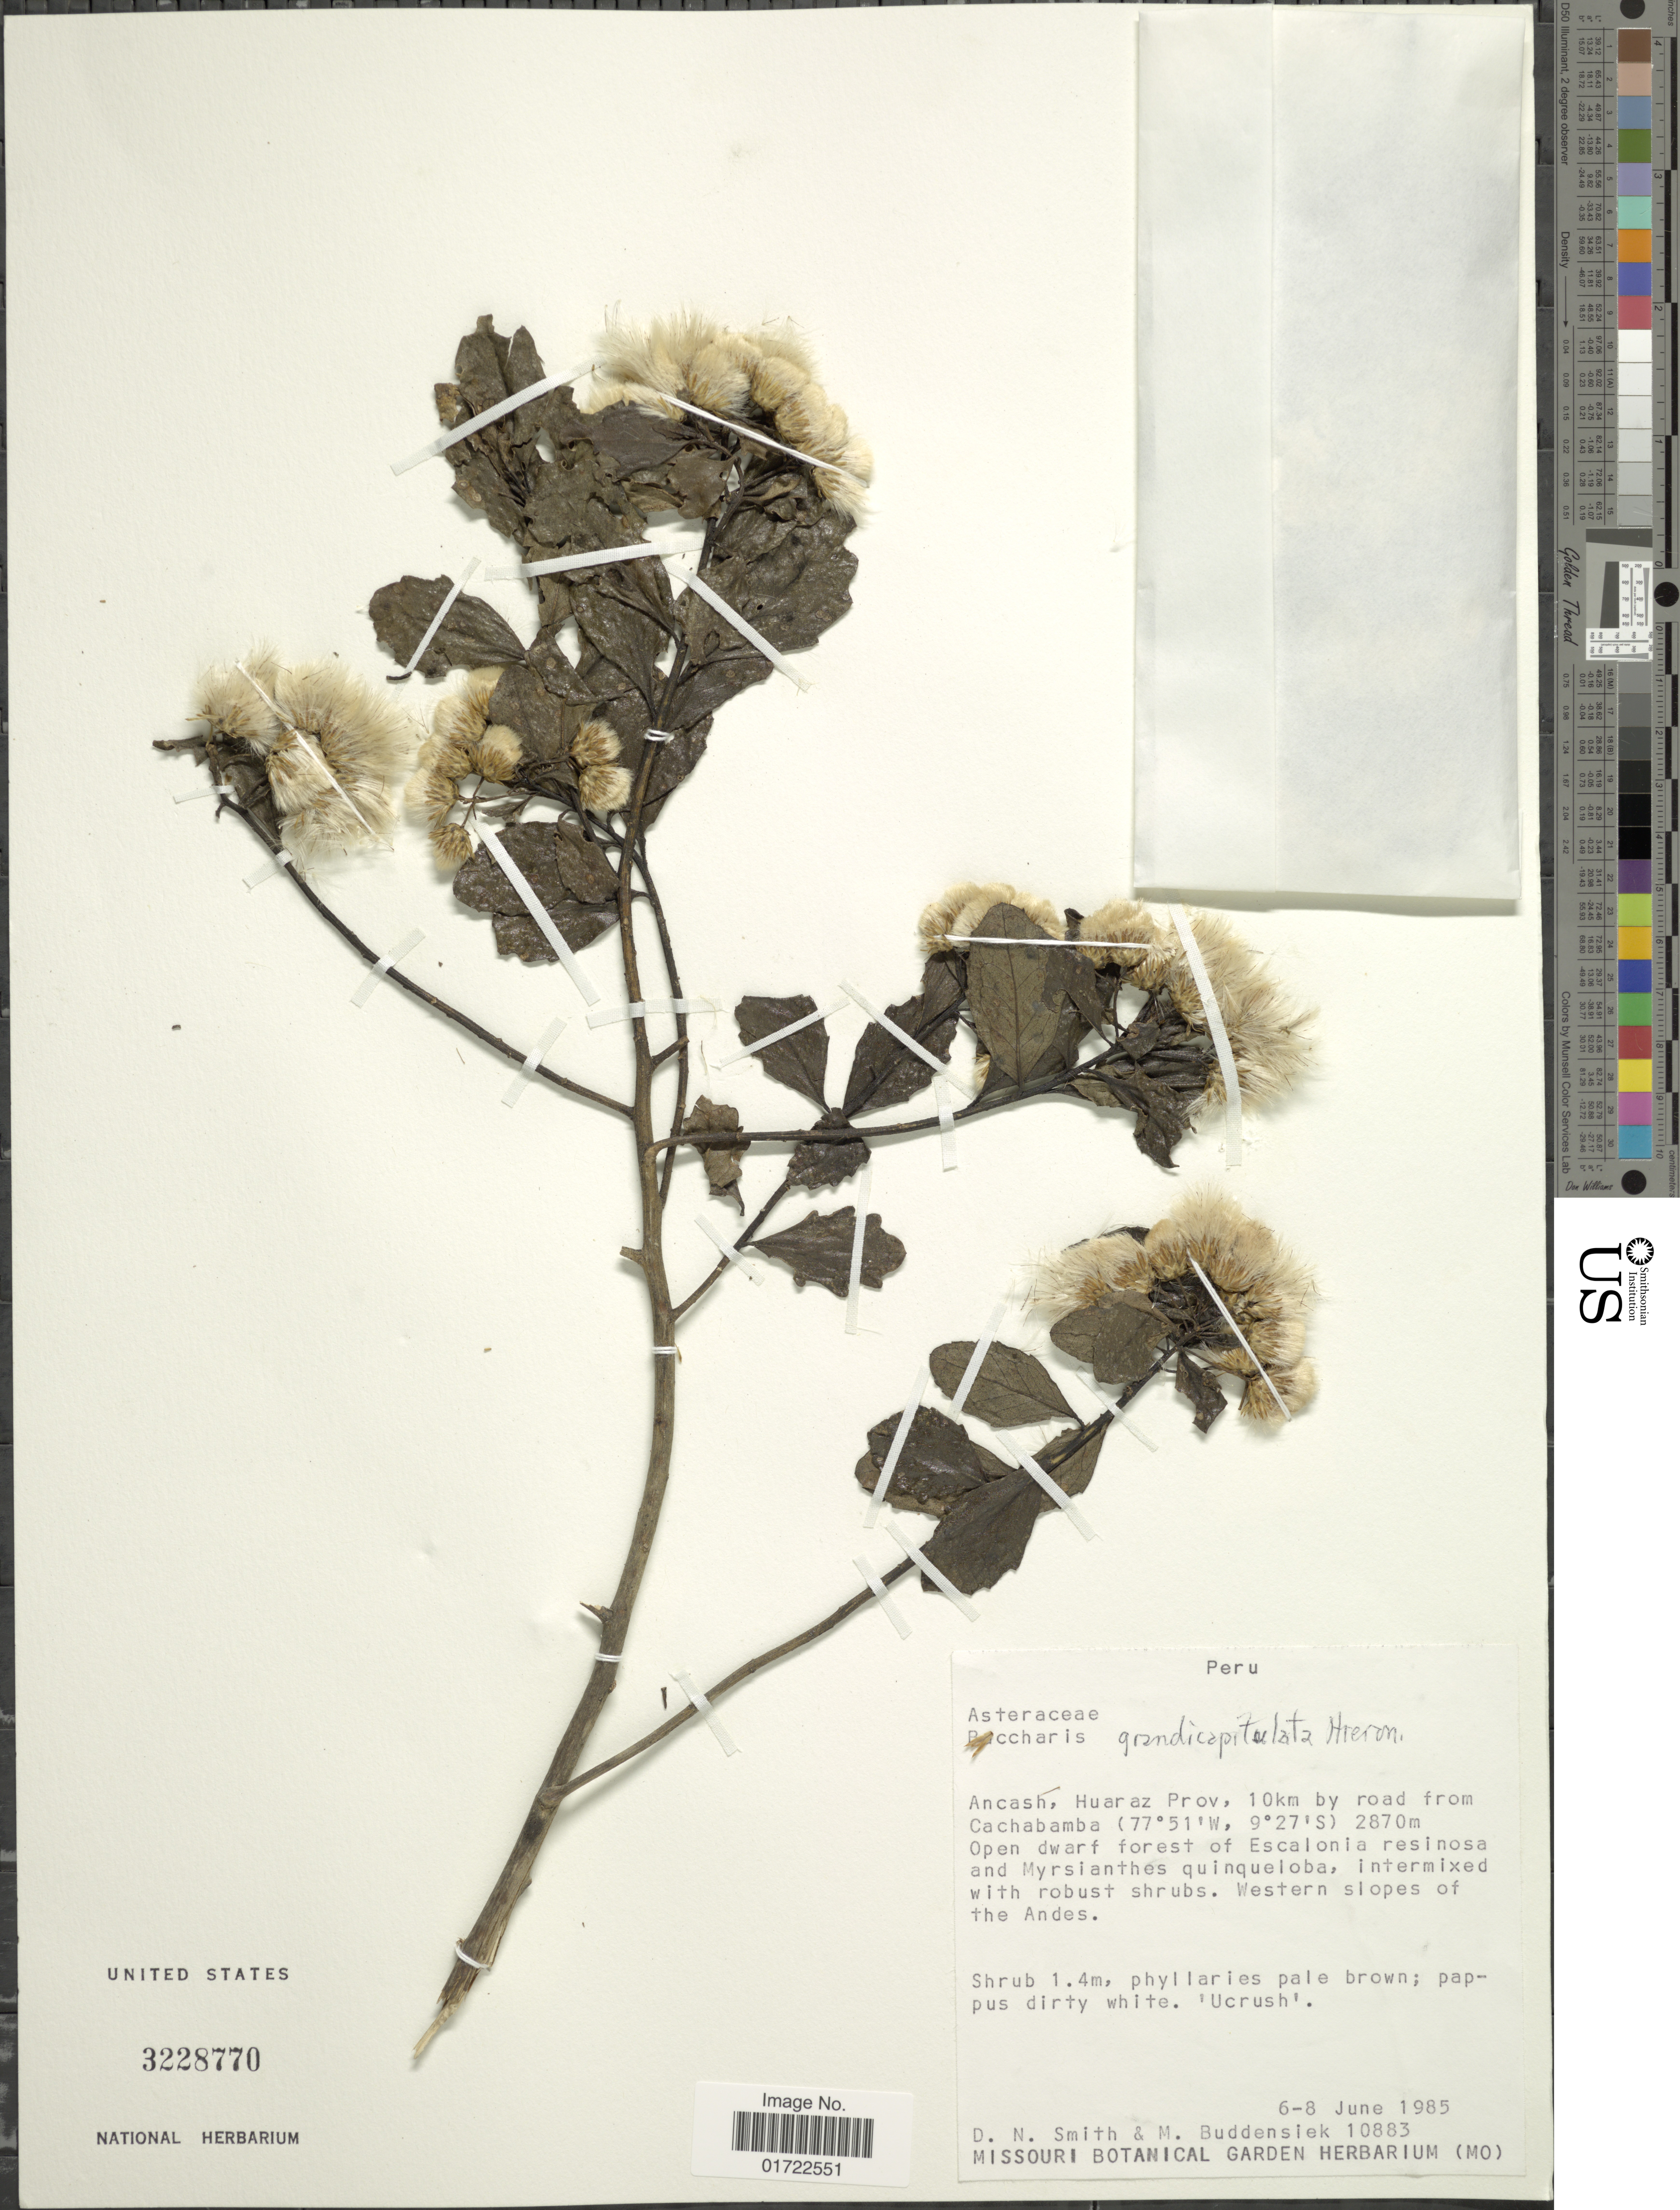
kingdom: Plantae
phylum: Tracheophyta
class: Magnoliopsida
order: Asterales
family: Asteraceae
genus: Baccharis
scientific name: Baccharis grandicapitulata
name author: Hieron.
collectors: D. Smith & M. Buddensiek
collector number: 10883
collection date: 1985-06-06/1985-06-08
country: Peru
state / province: Ancash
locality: Huaraz, Prov. 10 km by road from Cachabamba, Western slopes of the Andes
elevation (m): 2870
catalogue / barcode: US 3228770